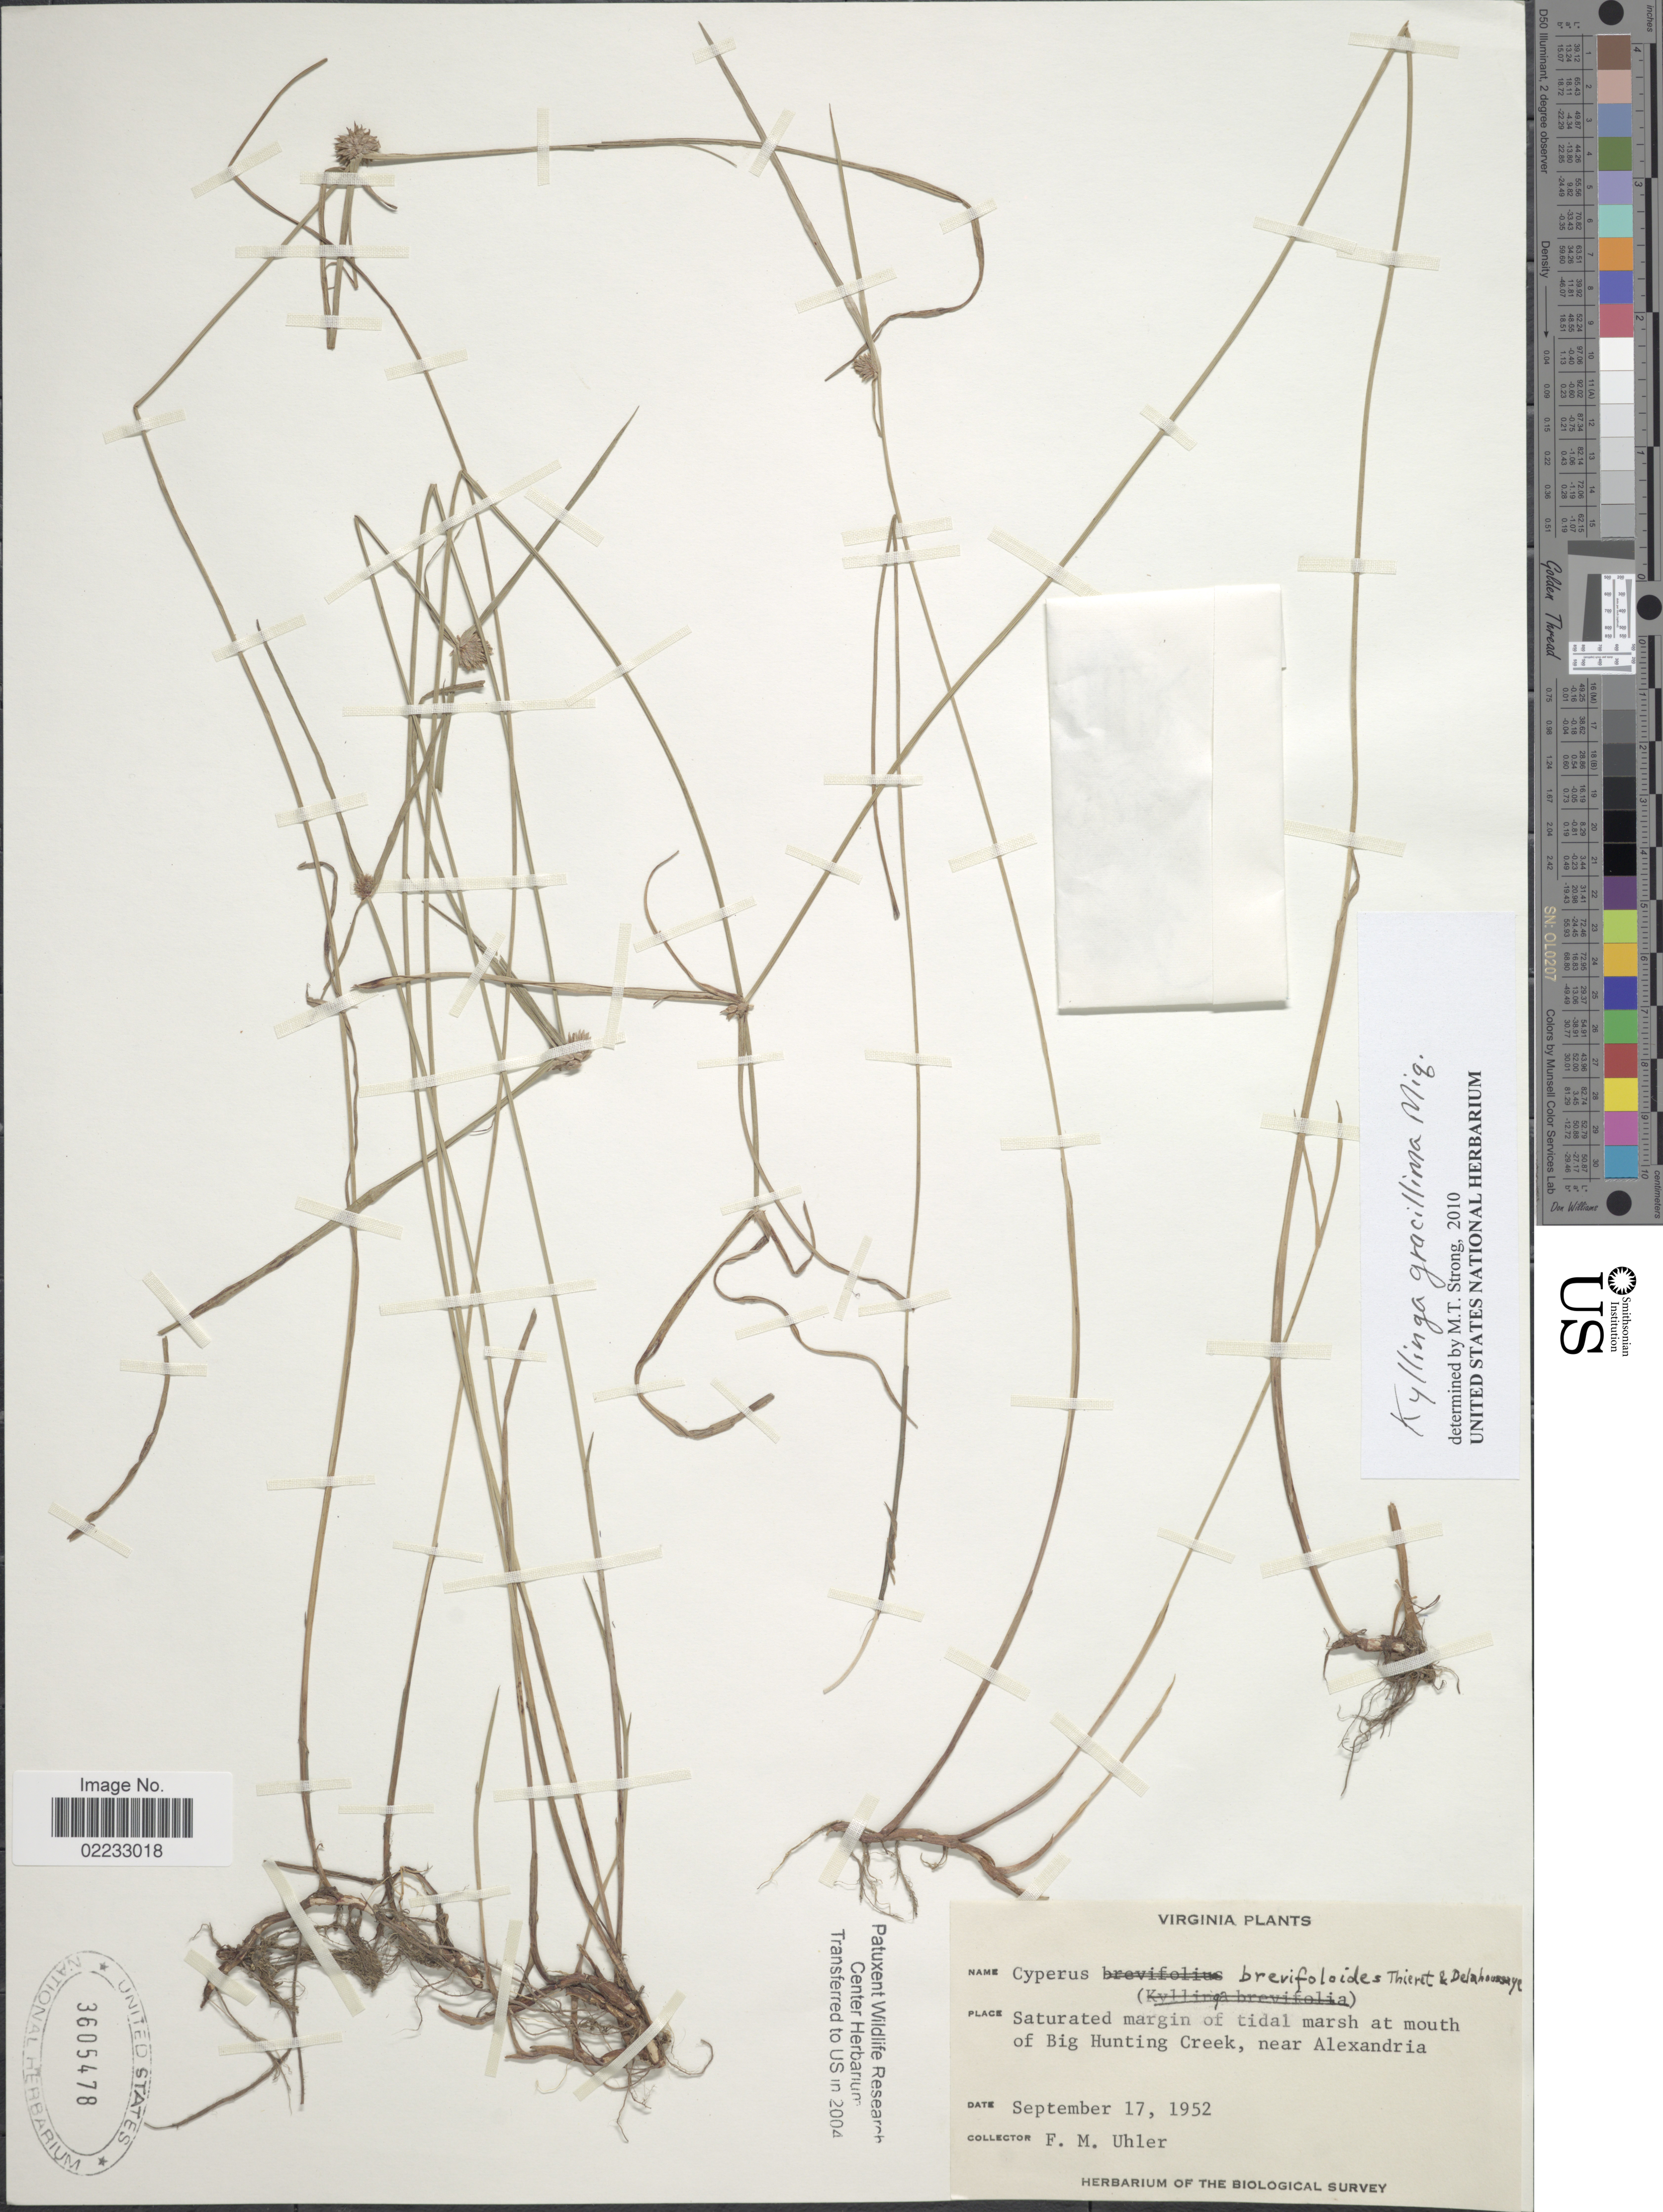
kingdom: Plantae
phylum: Tracheophyta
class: Liliopsida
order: Poales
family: Cyperaceae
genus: Cyperus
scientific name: Cyperus brevifolioides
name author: Thieret & Delahouss.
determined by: Strong, M. T., (US), Smithsonian Institution - National Museum of Natural History (UNITED STATES)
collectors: F. M. Uhler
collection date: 1952-09-17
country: United States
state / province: Virginia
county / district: City of Alexandria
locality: At mouth of Big Hunting Creek, near Alexandria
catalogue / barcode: US 3605478